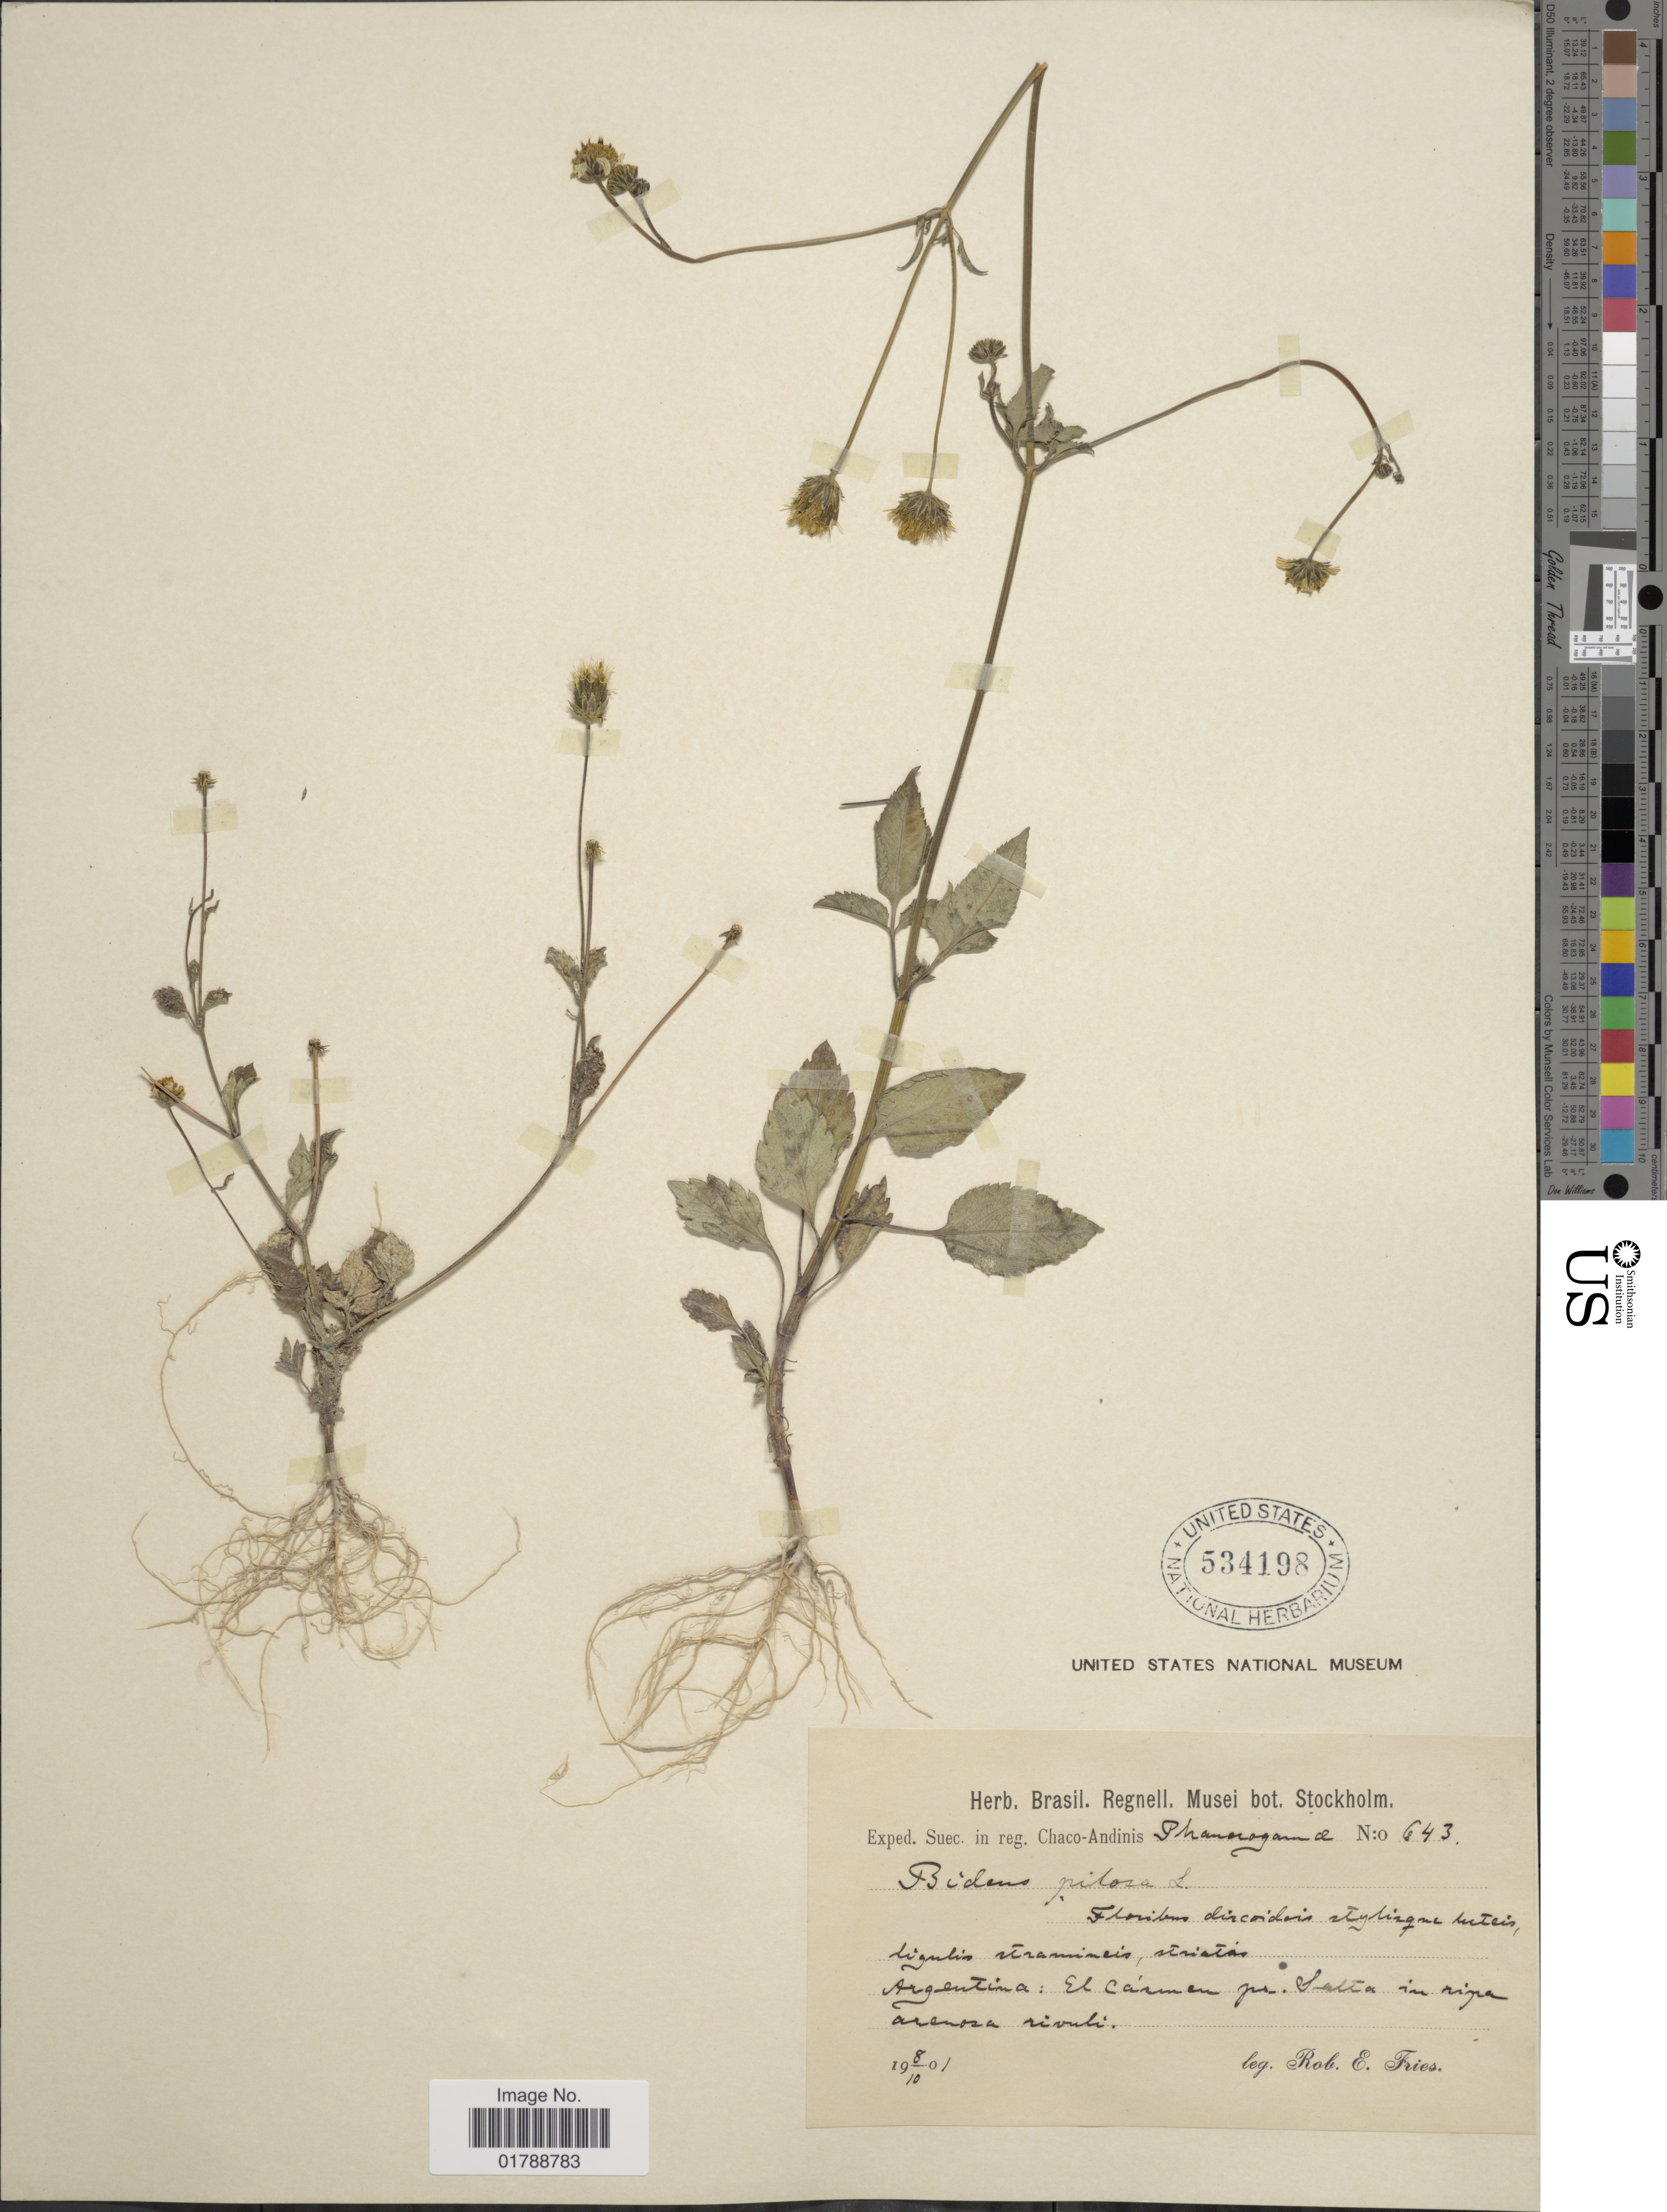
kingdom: Plantae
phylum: Tracheophyta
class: Magnoliopsida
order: Asterales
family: Asteraceae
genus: Bidens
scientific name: Bidens pilosa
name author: L.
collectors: R. E. Fries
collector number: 643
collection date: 1901-10-08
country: Argentina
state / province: Salta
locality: Suec. in reg. Chaco-Andinis. El Carmen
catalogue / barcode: US 534198